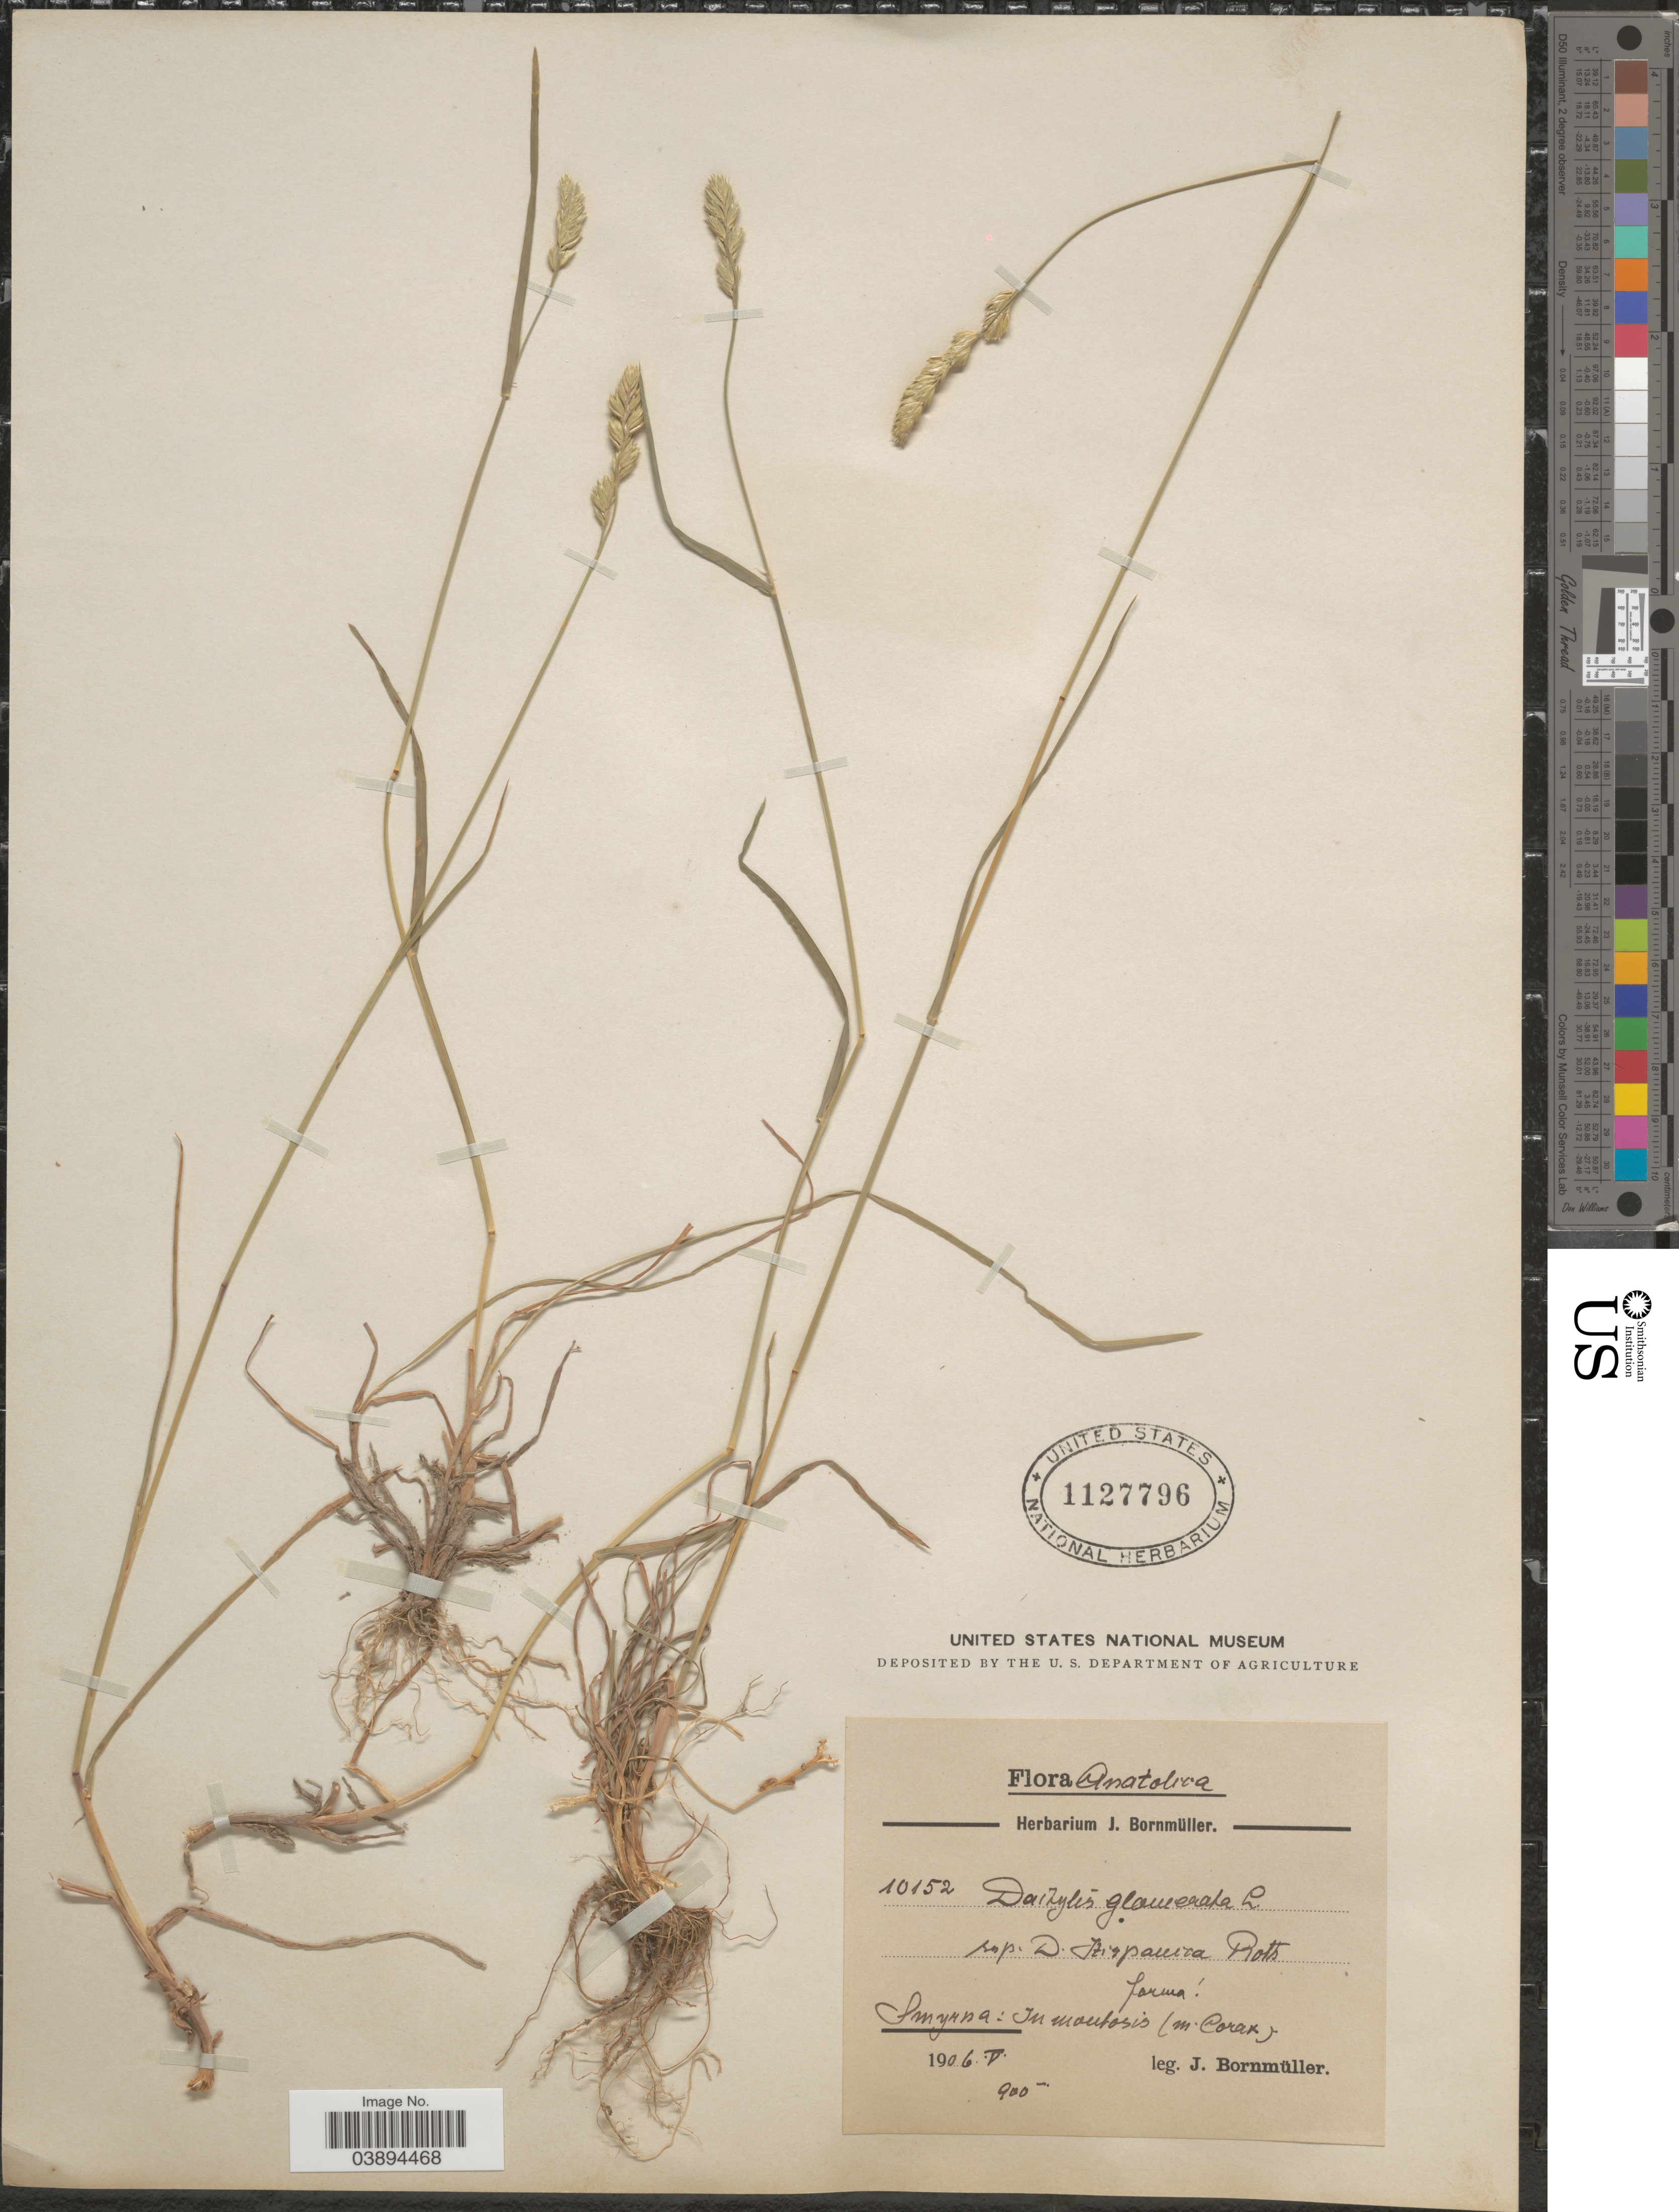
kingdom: Plantae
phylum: Tracheophyta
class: Liliopsida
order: Poales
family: Poaceae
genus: Dactylis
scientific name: Dactylis glomerata subsp. hispanica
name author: (Roth) Nyman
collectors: J. Bornmüller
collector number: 10152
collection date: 1906-05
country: Turkey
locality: Anatolica. Smyrna: In montosis (m. Corax).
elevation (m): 900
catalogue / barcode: US 1127796